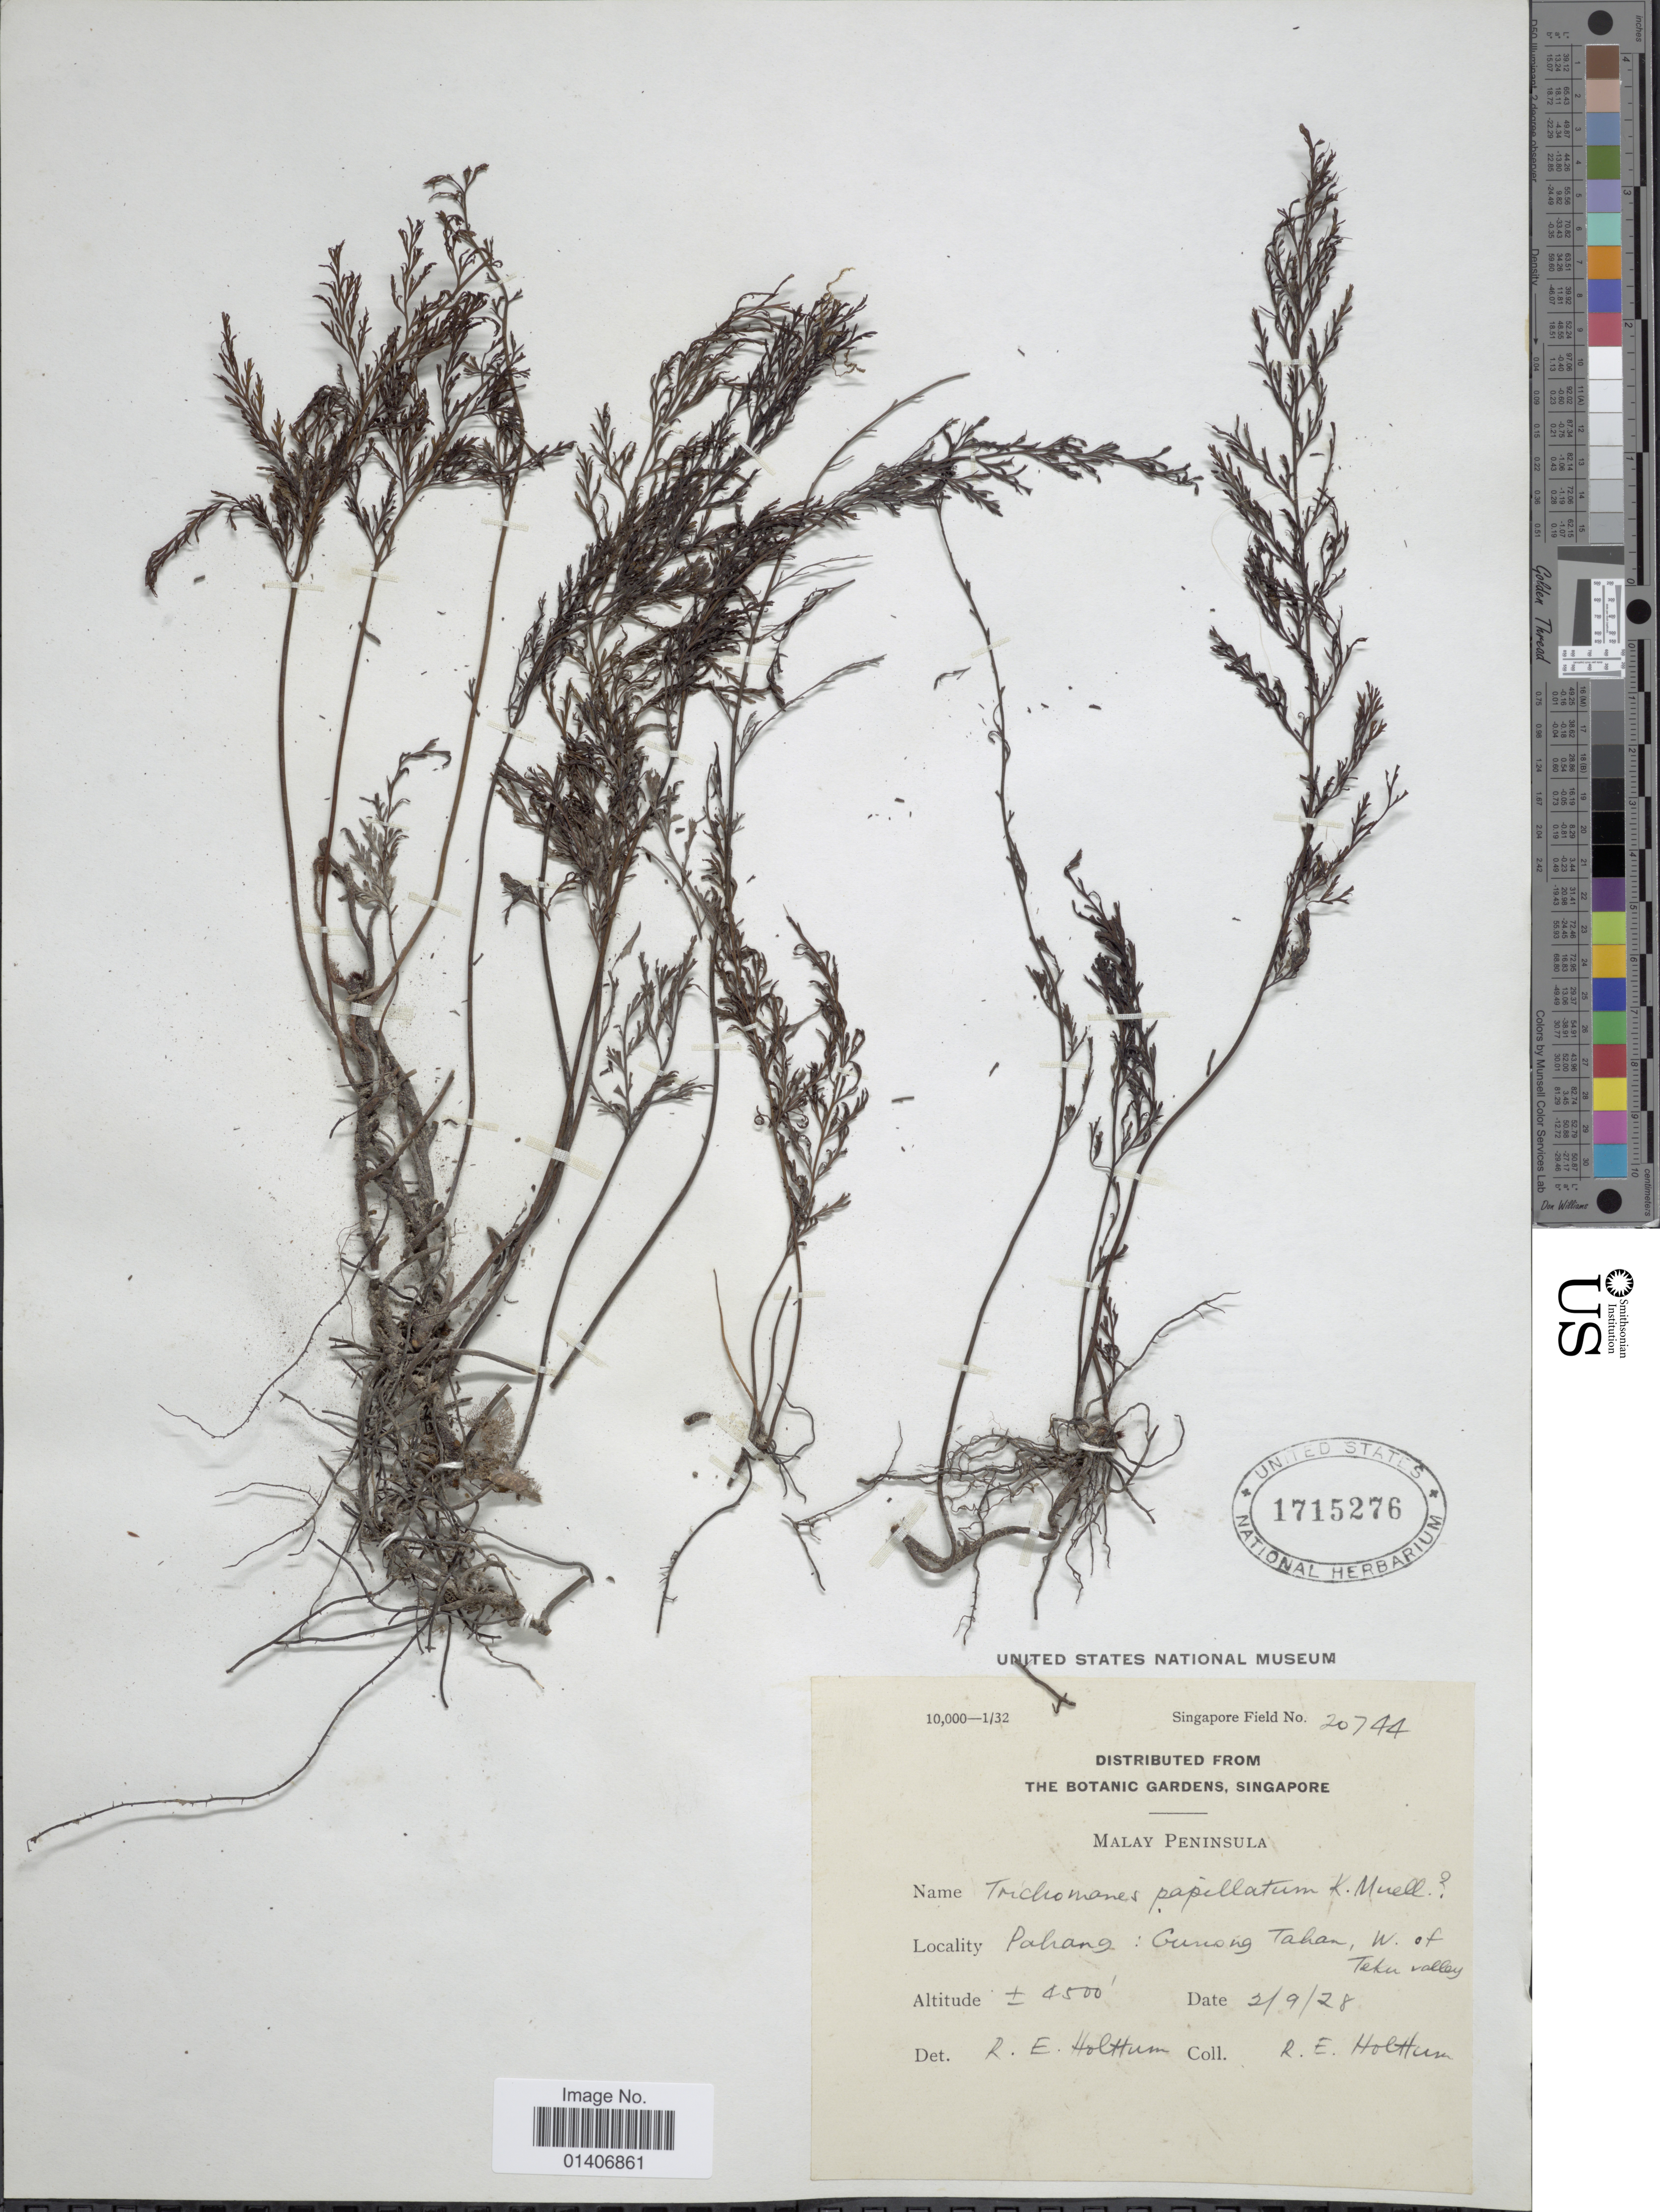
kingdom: Plantae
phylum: Tracheophyta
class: Polypodiopsida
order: Hymenophyllales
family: Hymenophyllaceae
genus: Abrodictyum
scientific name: Abrodictyum obscurum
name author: (Blume) Ebihara & K. Iwats.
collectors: R. E. Holttum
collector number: Singapore Field 20744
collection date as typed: Transcribed d/m/y: 2/9/28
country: Malaysia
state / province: Pahang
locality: Malay Peninsula, Gunong Tahan, W of Teku valley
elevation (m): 1372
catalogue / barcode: US 1715276